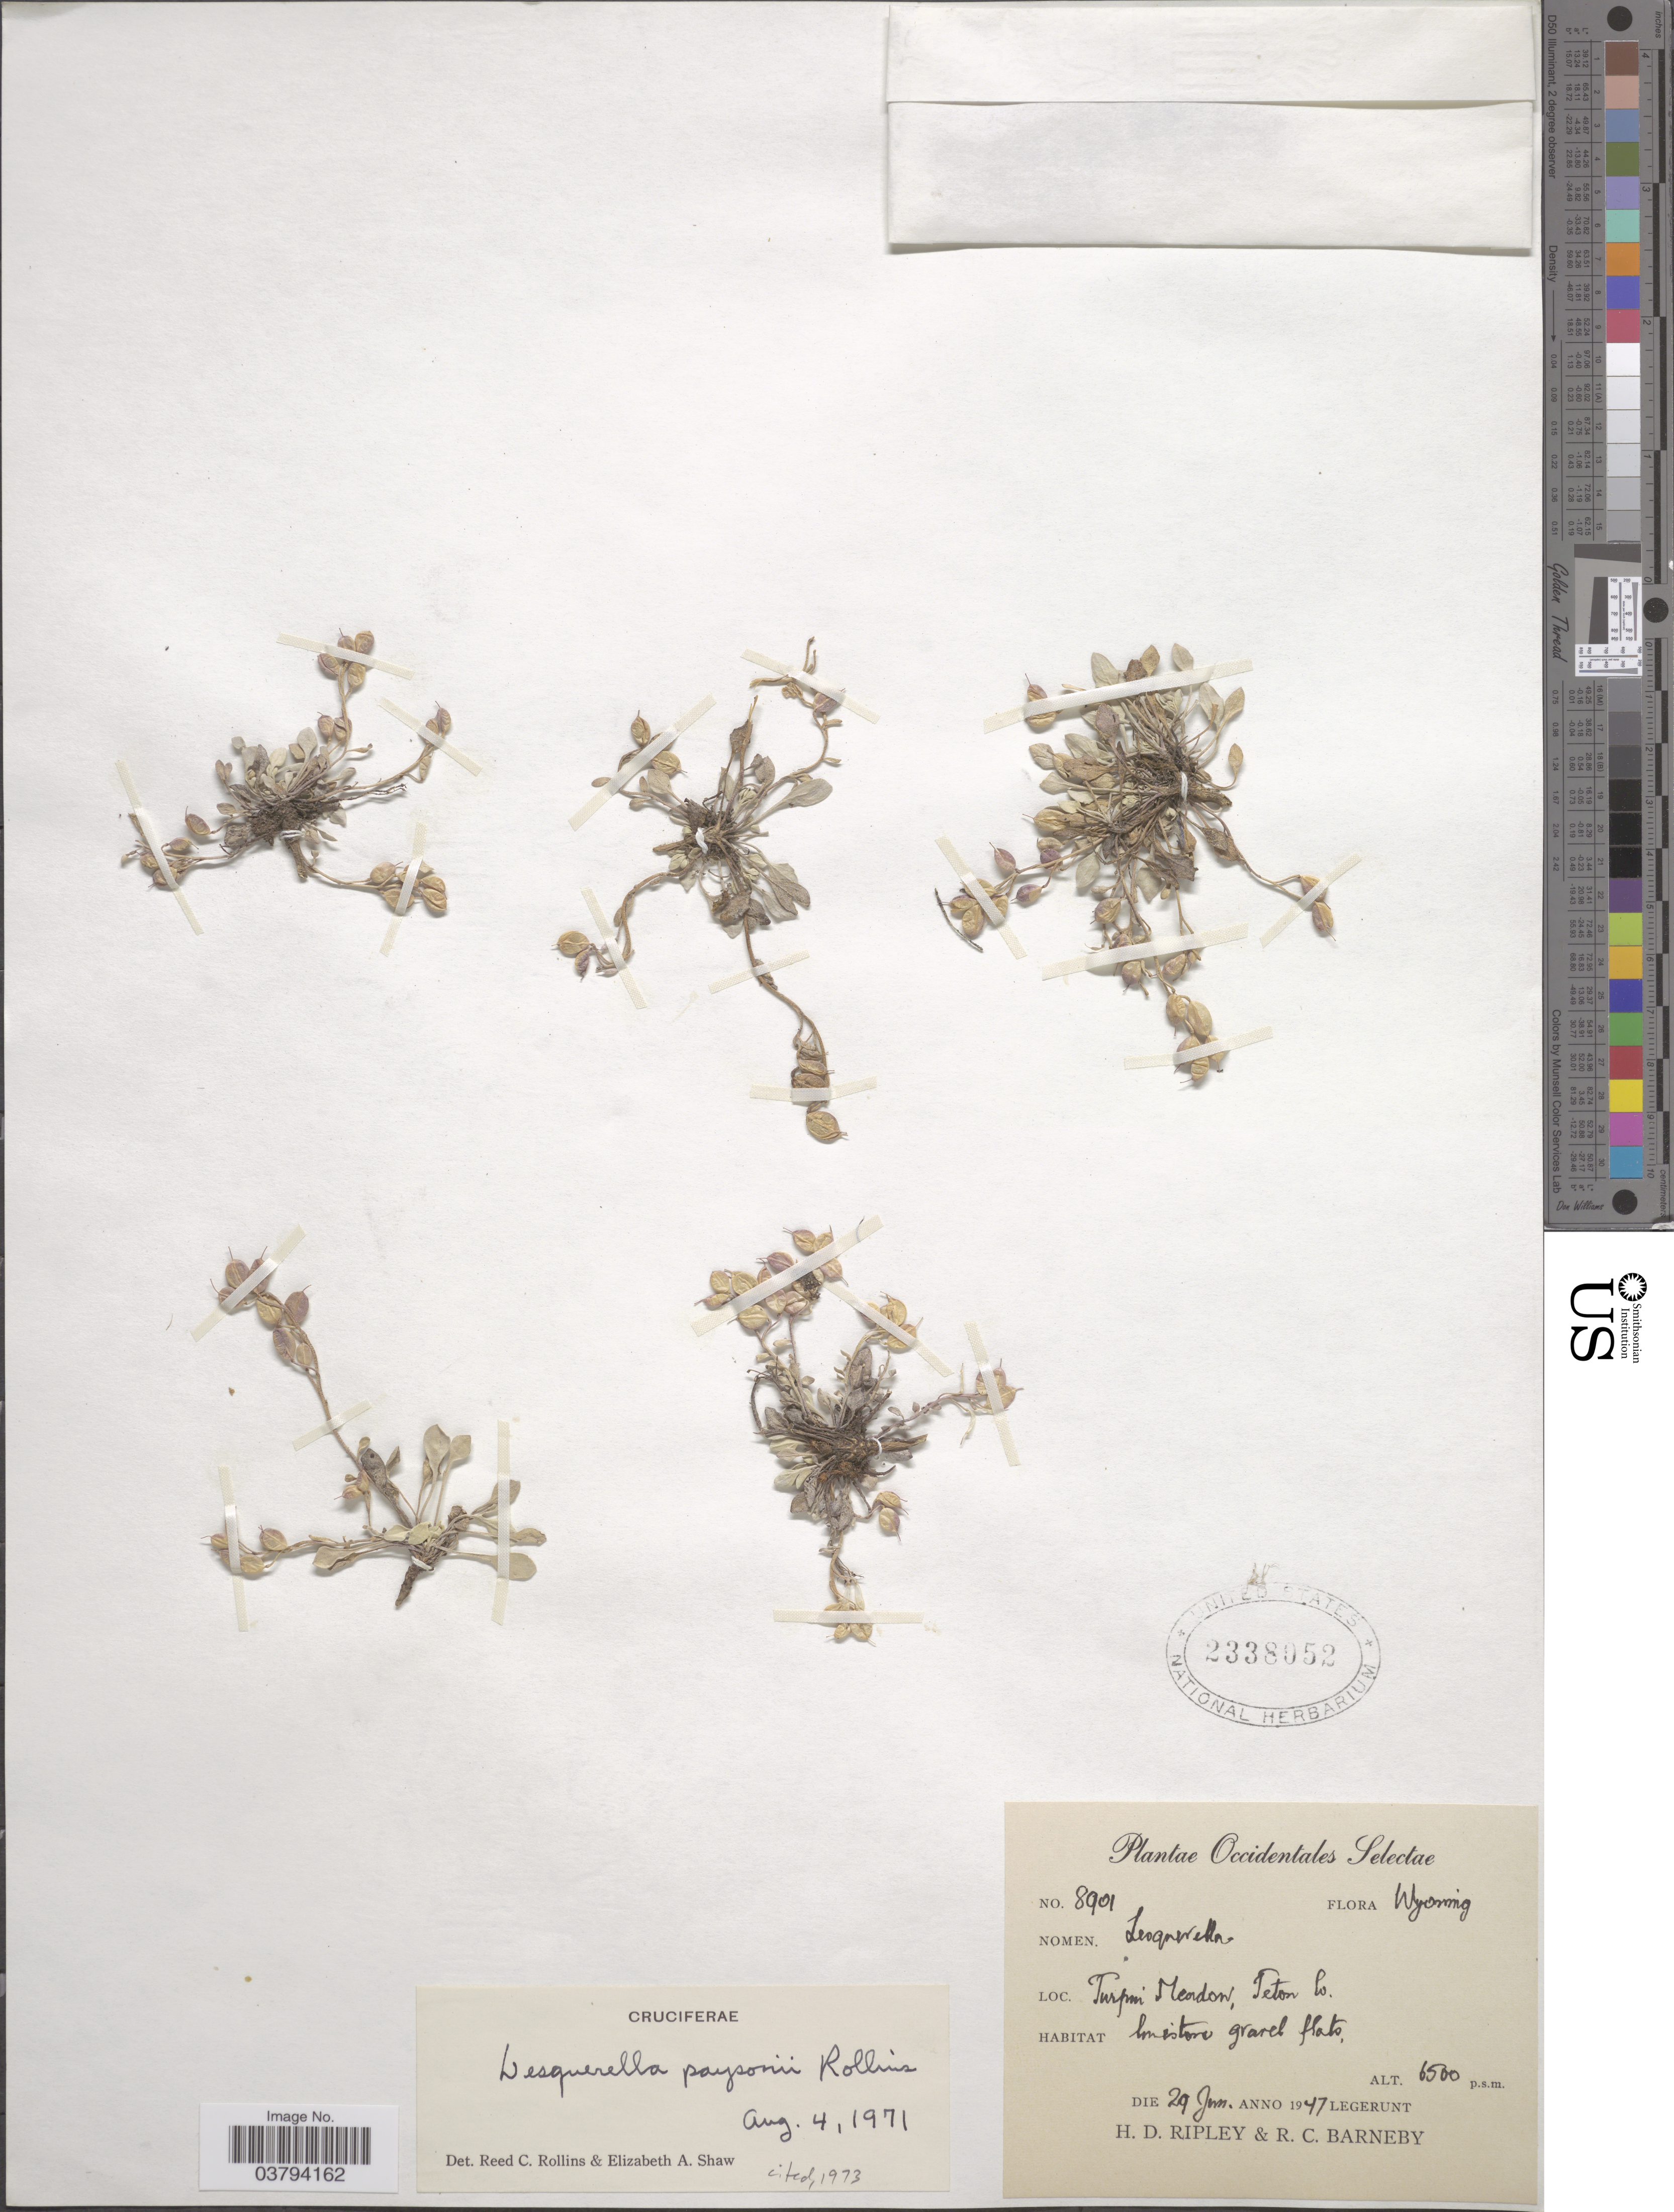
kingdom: Plantae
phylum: Tracheophyta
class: Magnoliopsida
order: Brassicales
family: Brassicaceae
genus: Lesquerella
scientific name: Lesquerella paysonii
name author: Rollins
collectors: H. Ripley & R. C. Barneby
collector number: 8901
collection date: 1947-01-29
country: United States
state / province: Wyoming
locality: Occidentales Selectae. Turpin Meadow, Teton Co.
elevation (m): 6500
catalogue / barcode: US 2338052